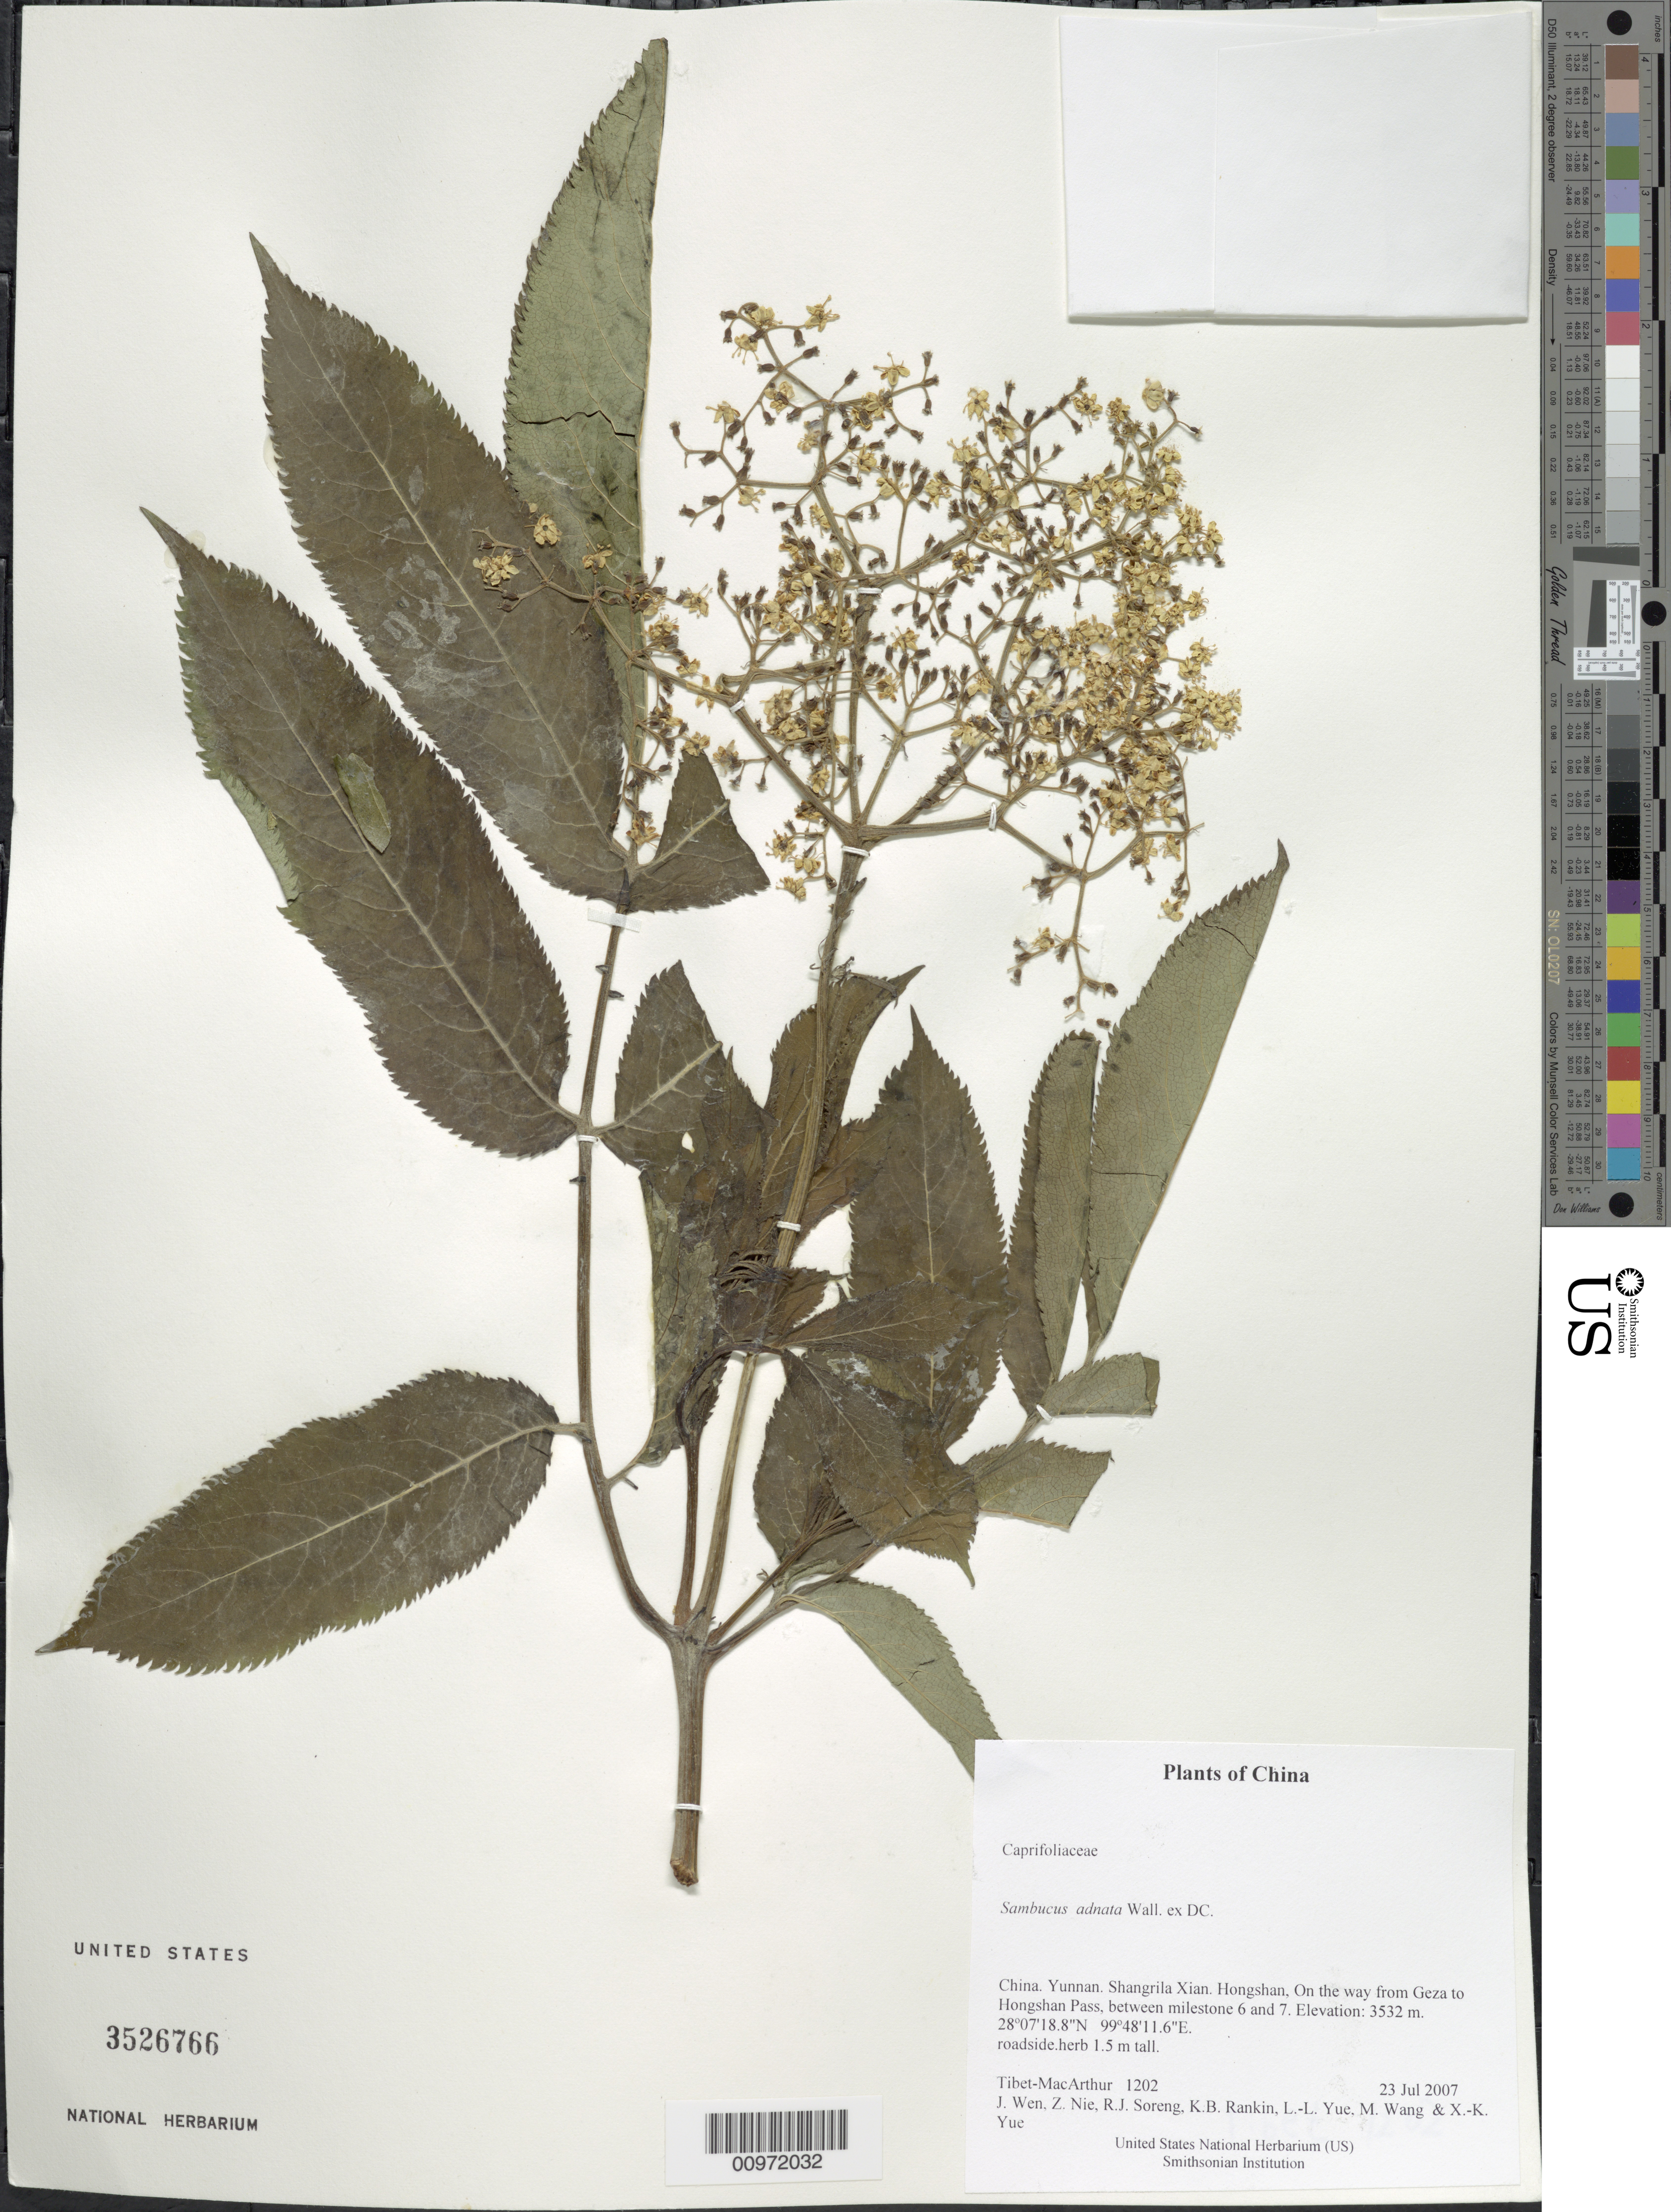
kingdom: Plantae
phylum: Tracheophyta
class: Magnoliopsida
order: Dipsacales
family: Viburnaceae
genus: Sambucus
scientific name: Sambucus adnata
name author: Wall. ex DC.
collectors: Tibet-MacArthur, J. Wen, Z. Nie, R. J. Soreng, K. Rankin, L. Yue, M. Wang & X. Yue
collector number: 1202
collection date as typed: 23 Jul 2007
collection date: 2007-07-23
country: China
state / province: Yunnan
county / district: Shangrila Xian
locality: Hongshan, On the way from Geza to Hongshan Pass, between milestone 6 and 7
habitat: roadside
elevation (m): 3532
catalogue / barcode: US 3526766